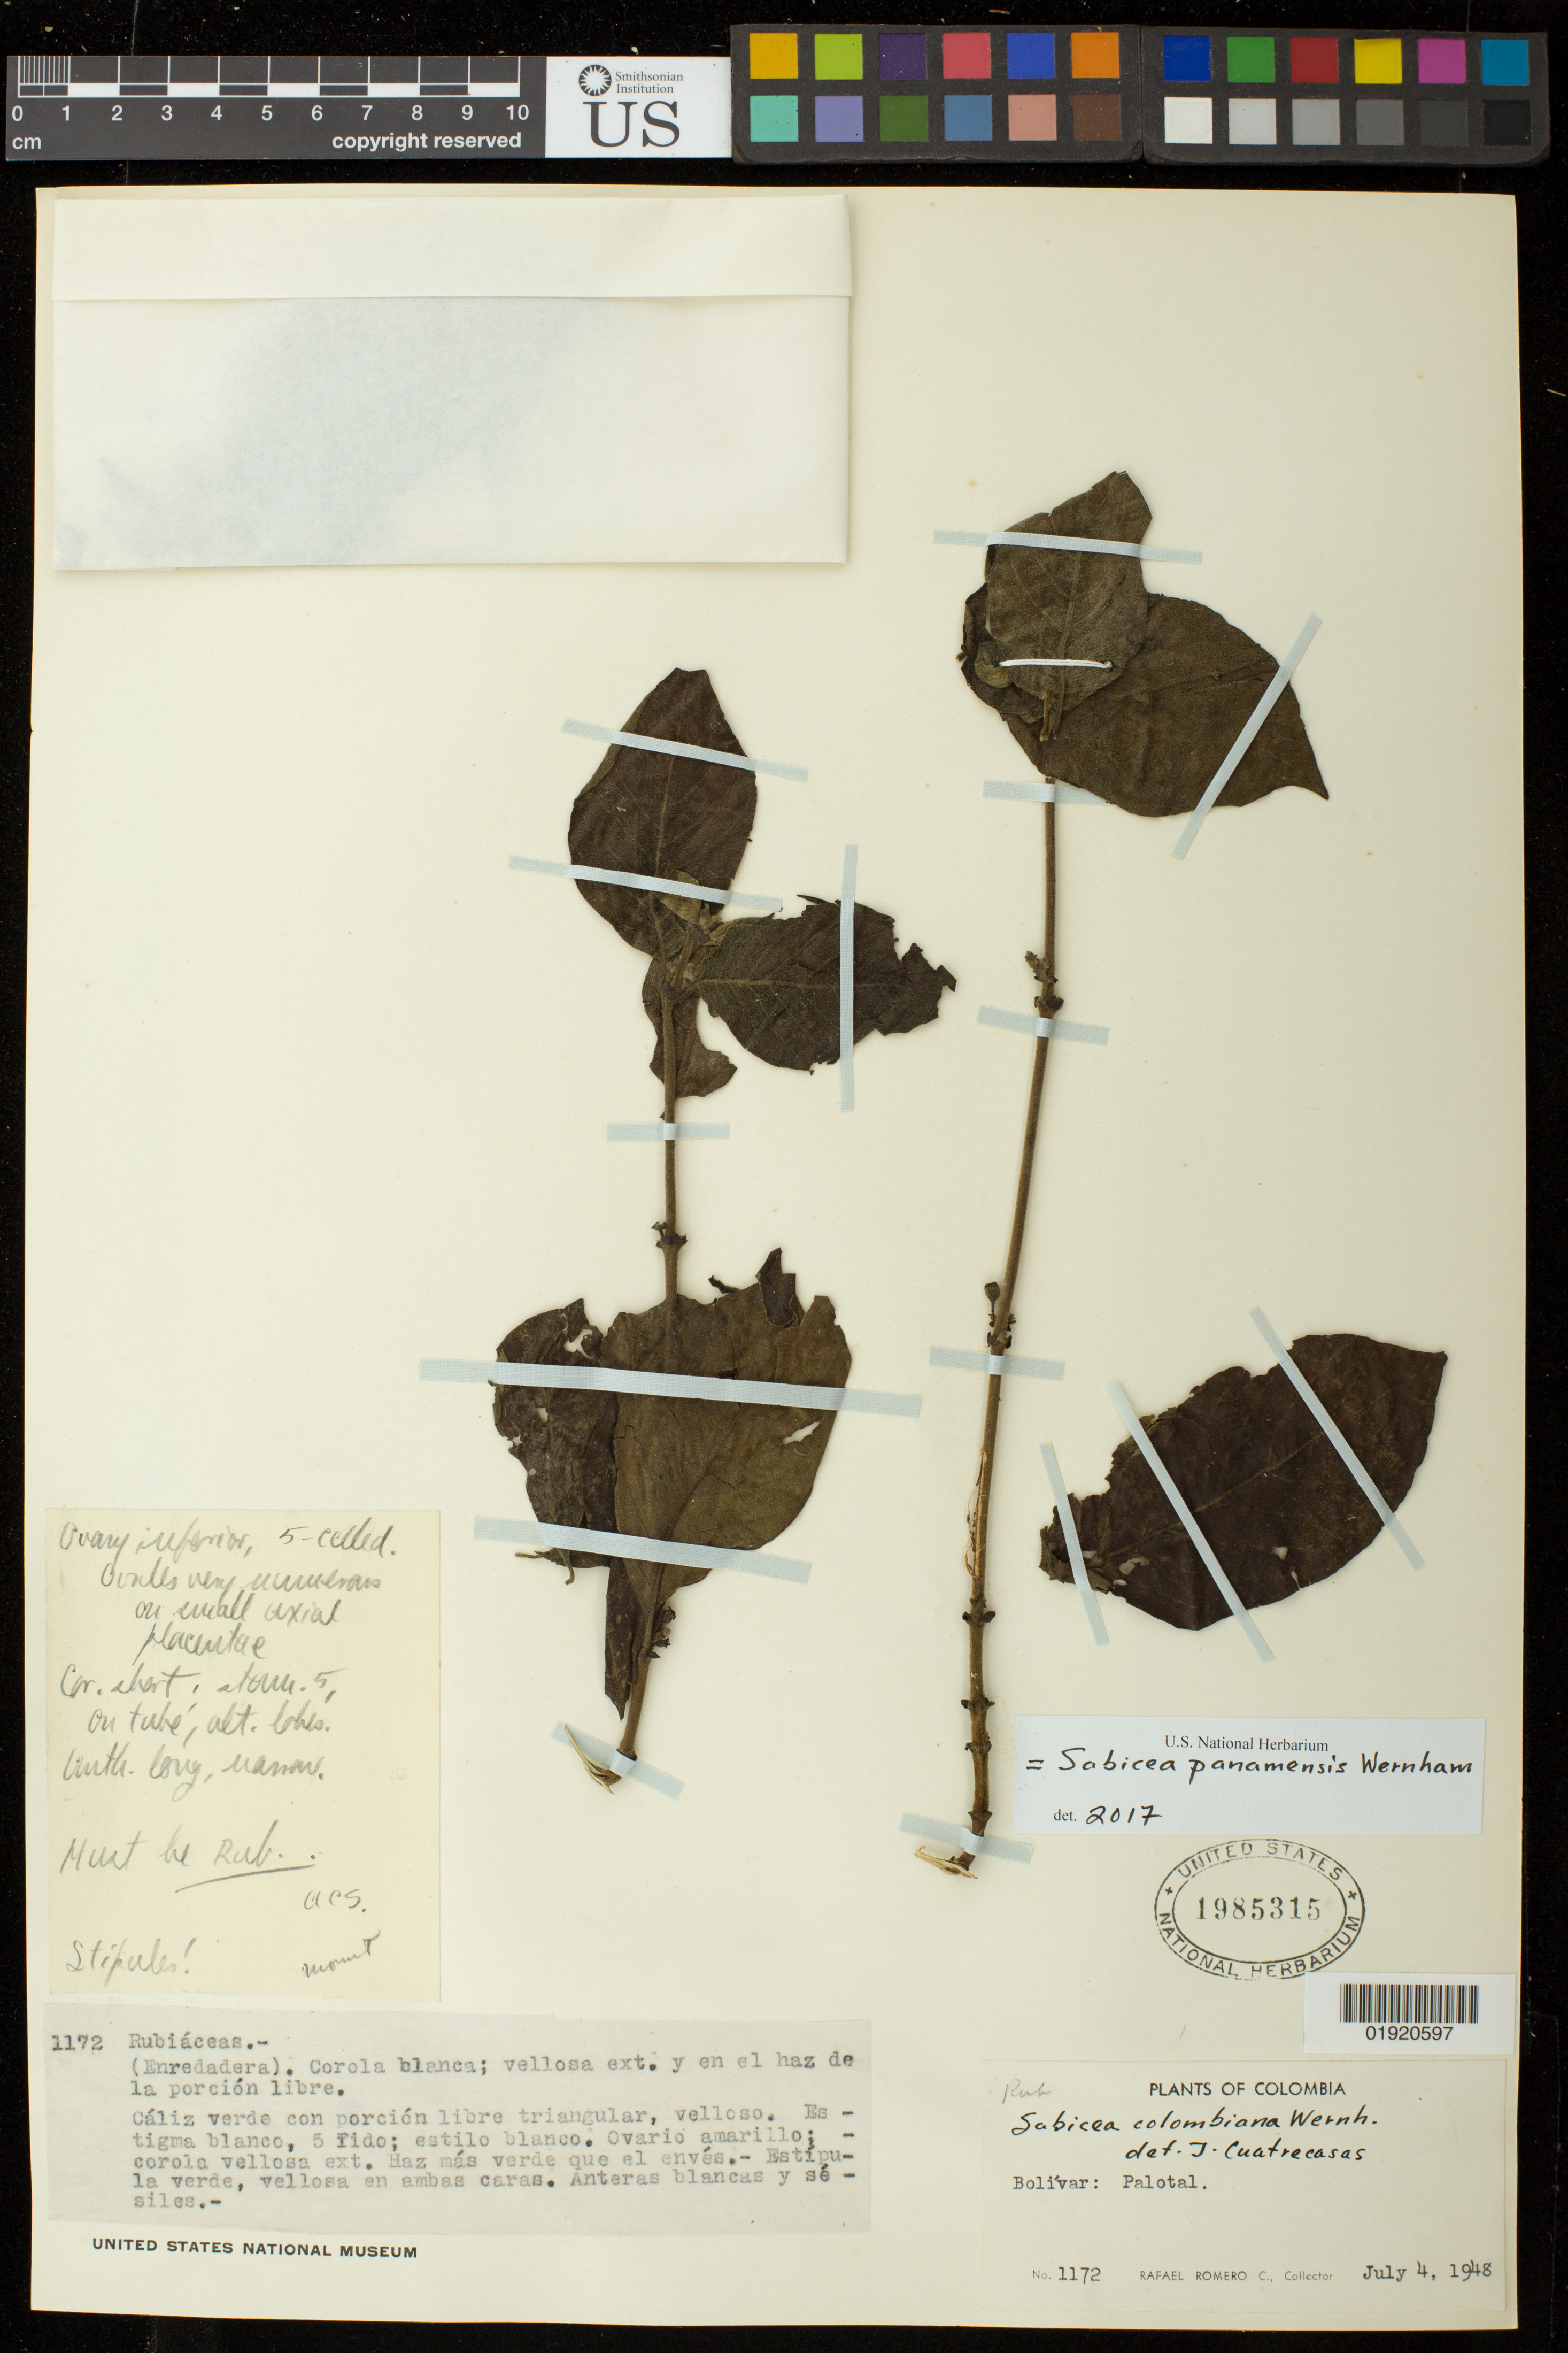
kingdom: Plantae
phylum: Tracheophyta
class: Magnoliopsida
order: Gentianales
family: Rubiaceae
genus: Sabicea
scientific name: Sabicea panamensis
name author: Wernham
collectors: R. Romero Castañeda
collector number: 1172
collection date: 1948-07-04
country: Colombia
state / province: Bolívar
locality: Colombia. Bolivar: Palotal.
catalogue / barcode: US 1985315